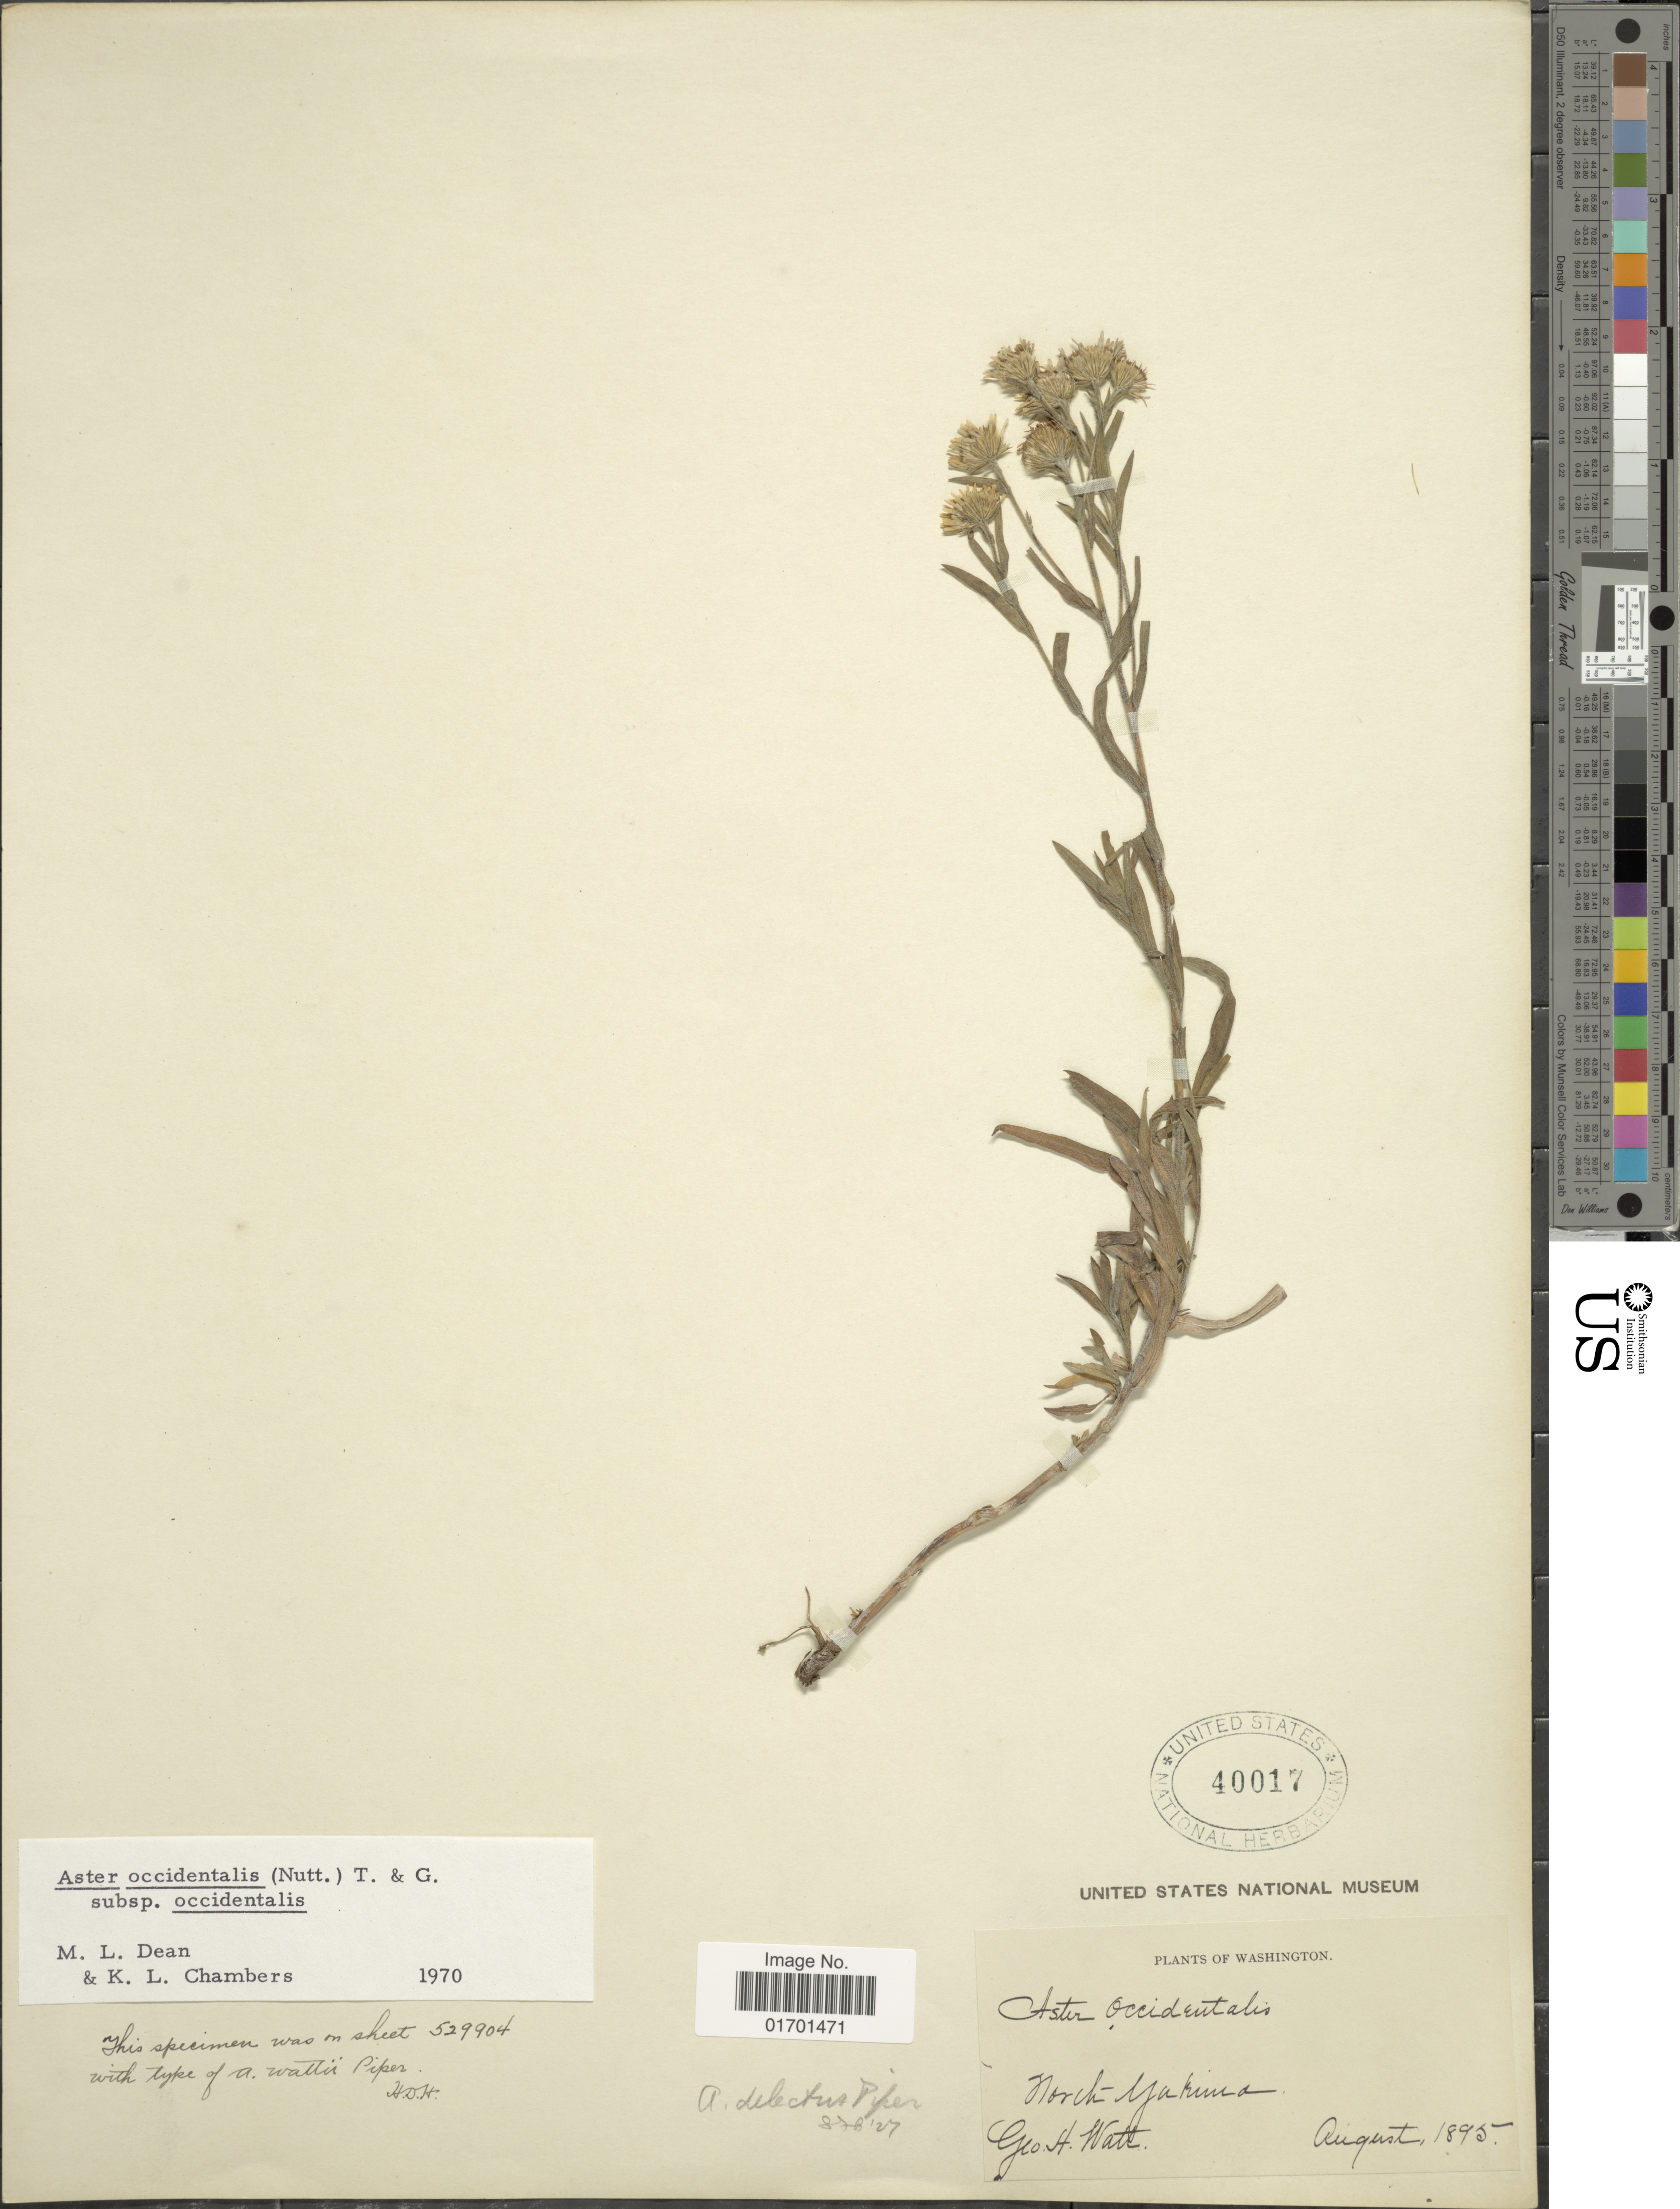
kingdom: Plantae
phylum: Tracheophyta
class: Magnoliopsida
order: Asterales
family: Asteraceae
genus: Symphyotrichum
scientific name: Symphyotrichum spathulatum var. spathulatum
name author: (Lindl.) G.L. Nesom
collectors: G. Watt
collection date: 1895-08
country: United States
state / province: Washington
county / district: Yakima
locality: Norch Yakima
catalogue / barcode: US 40017